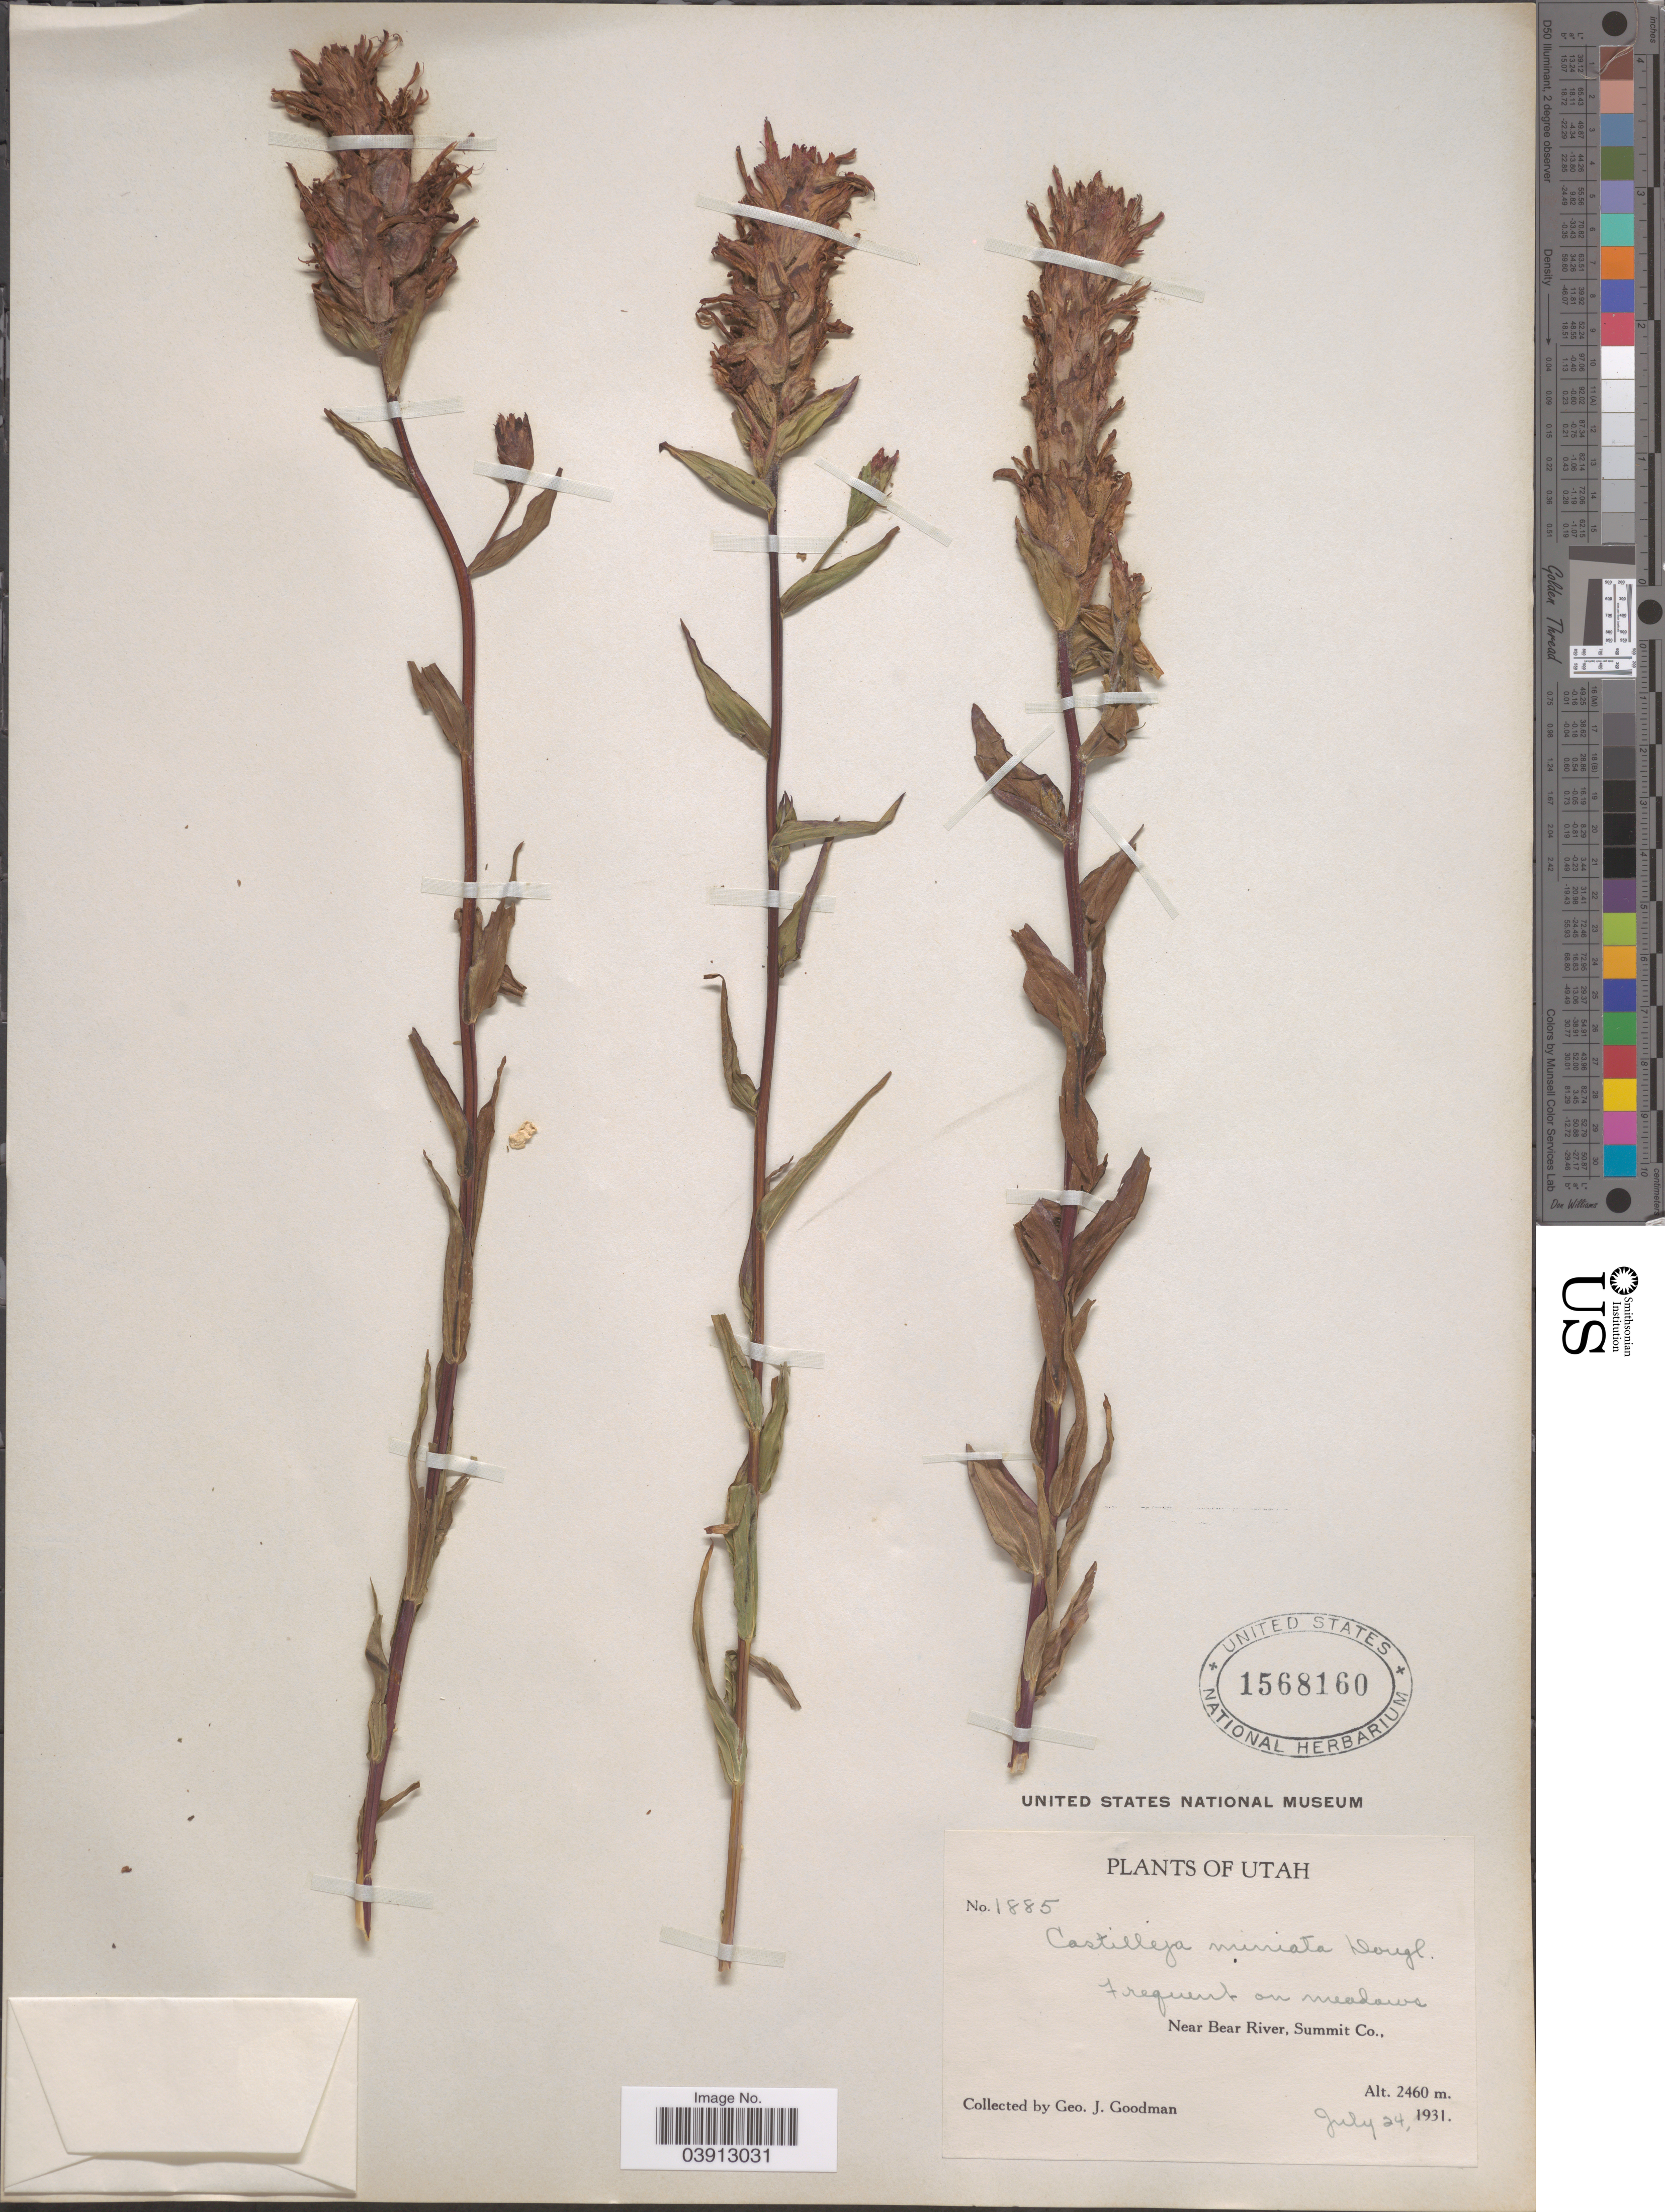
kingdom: Plantae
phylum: Tracheophyta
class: Magnoliopsida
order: Lamiales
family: Orobanchaceae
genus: Castilleja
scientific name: Castilleja miniata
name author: Douglas ex Hook.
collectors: G. J. Goodman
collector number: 1885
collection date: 1931-07-24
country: United States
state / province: Utah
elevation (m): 2460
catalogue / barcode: US 1568160